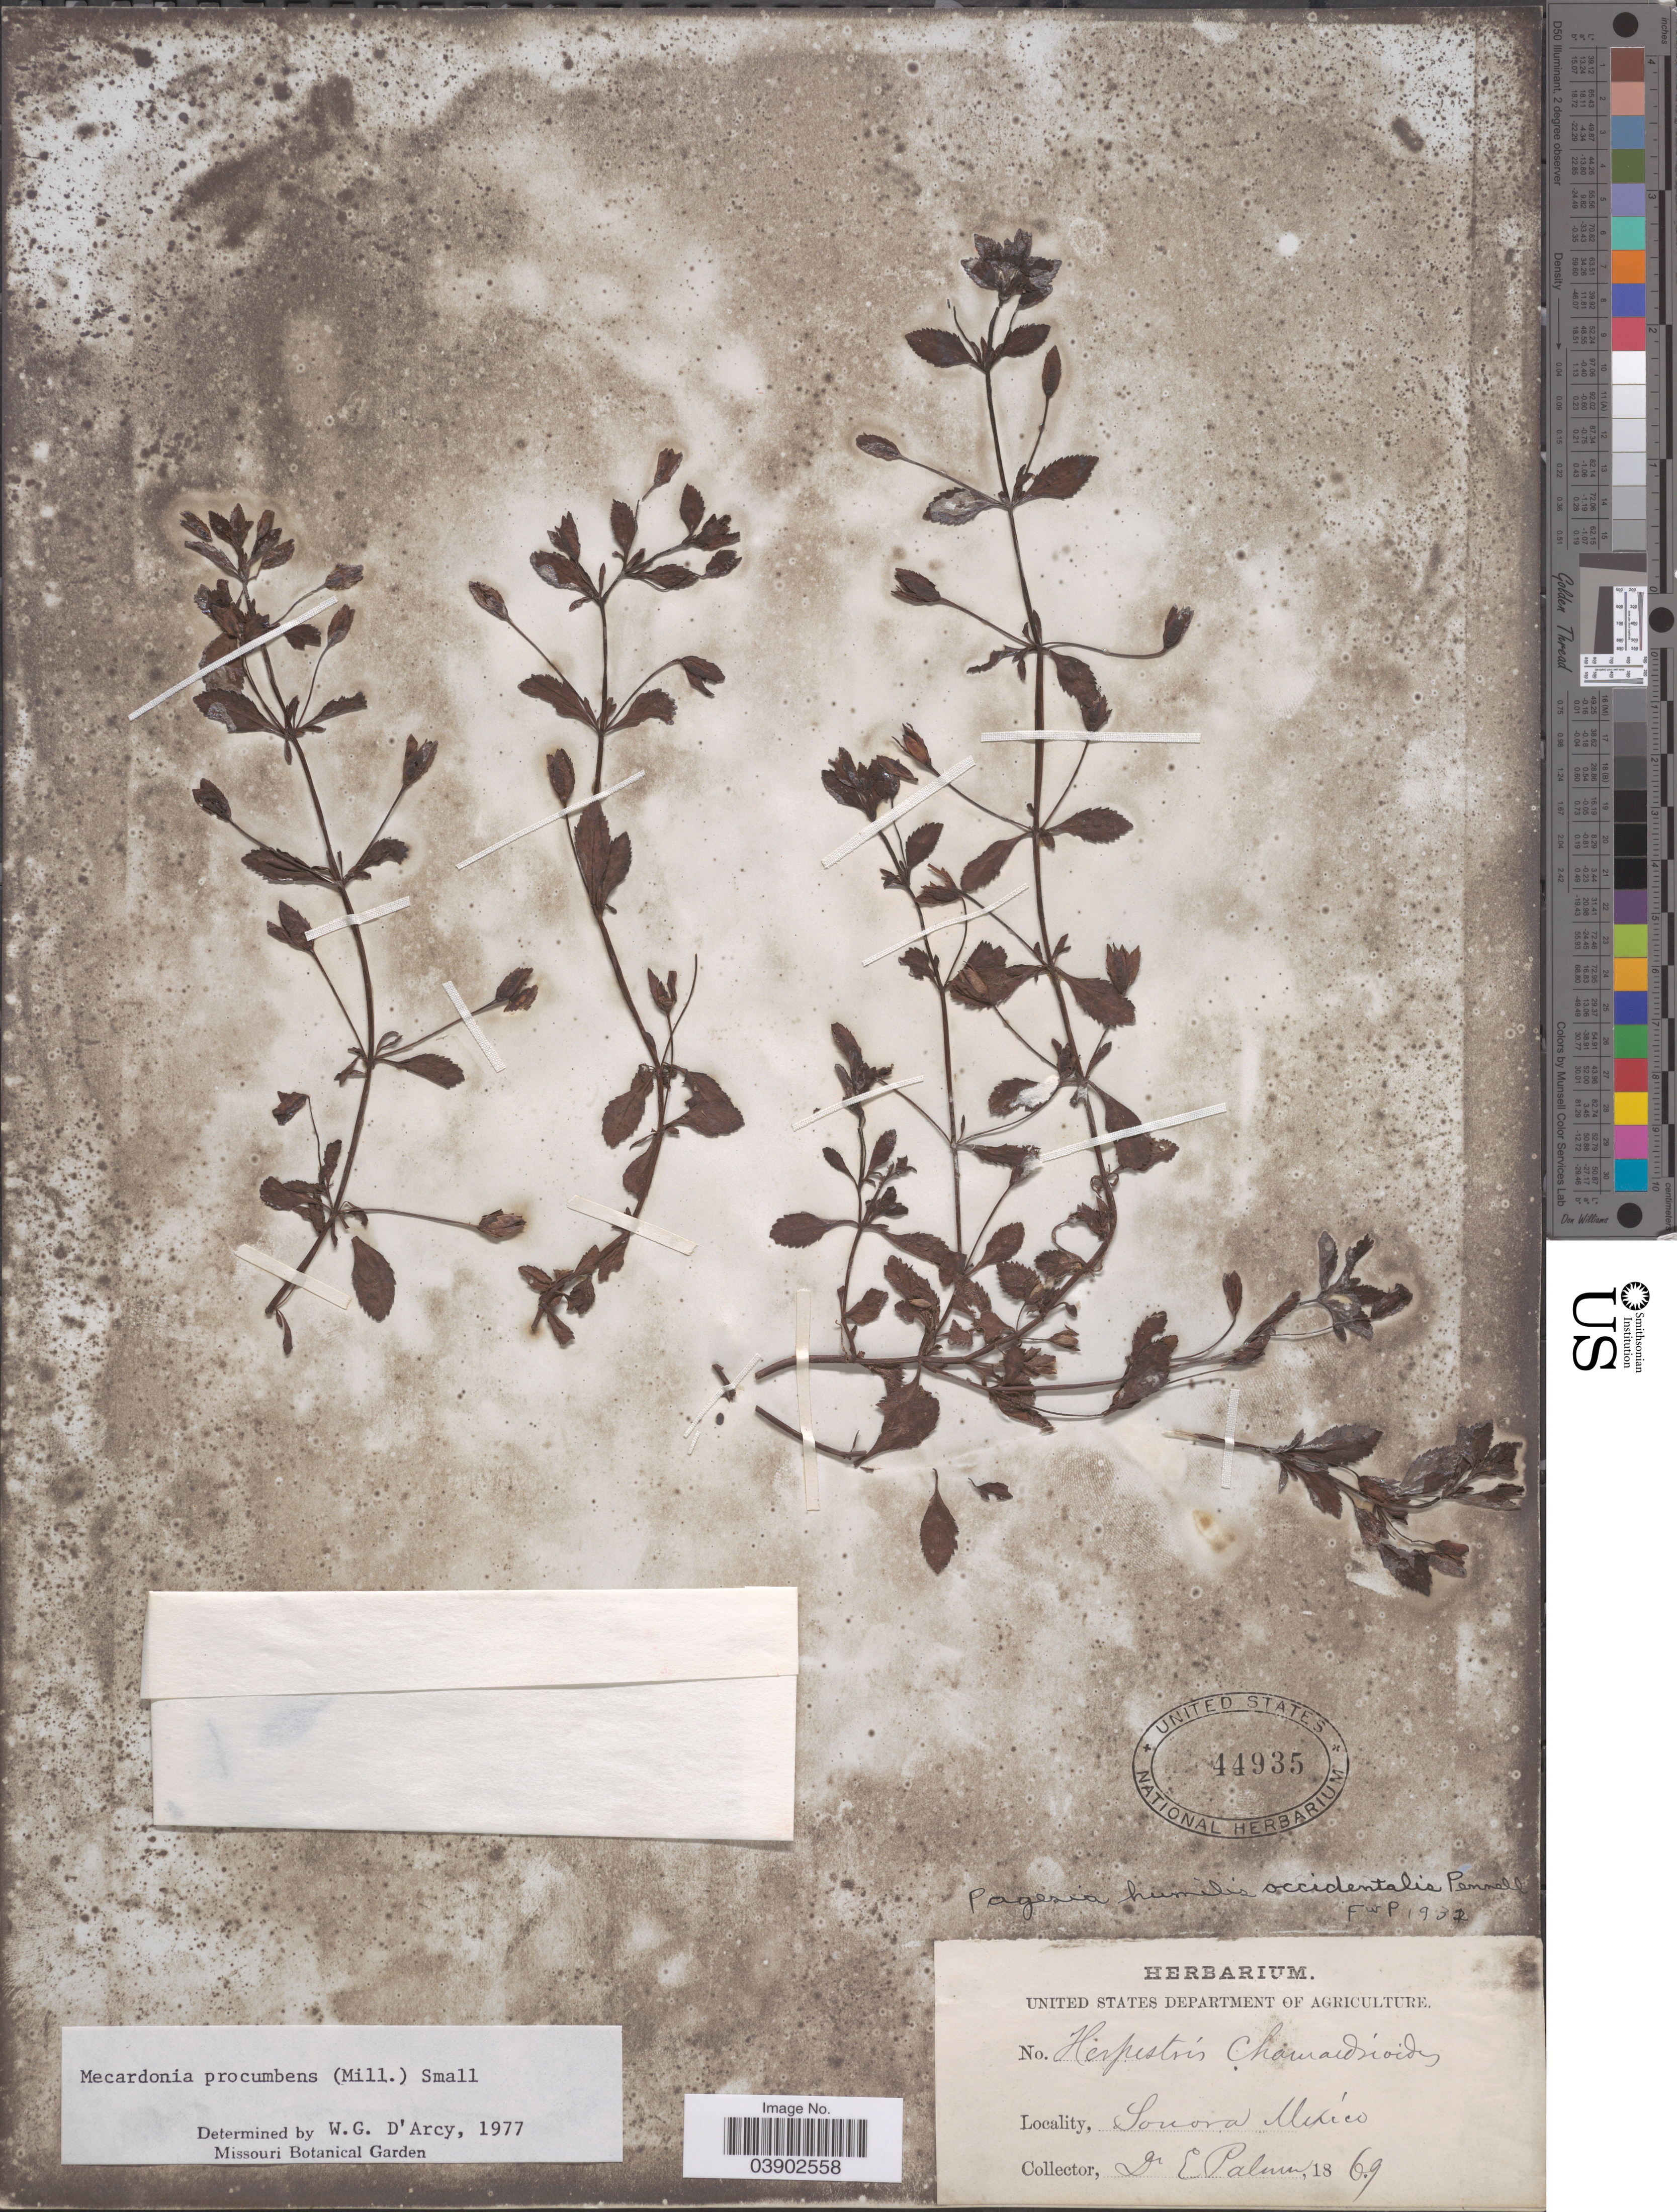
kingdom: Plantae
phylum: Tracheophyta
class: Magnoliopsida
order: Lamiales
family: Plantaginaceae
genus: Mecardonia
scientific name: Mecardonia procumbens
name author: (Mill.) Small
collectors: D. E. Palmer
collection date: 1869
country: Mexico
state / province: Sonora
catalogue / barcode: US 44935